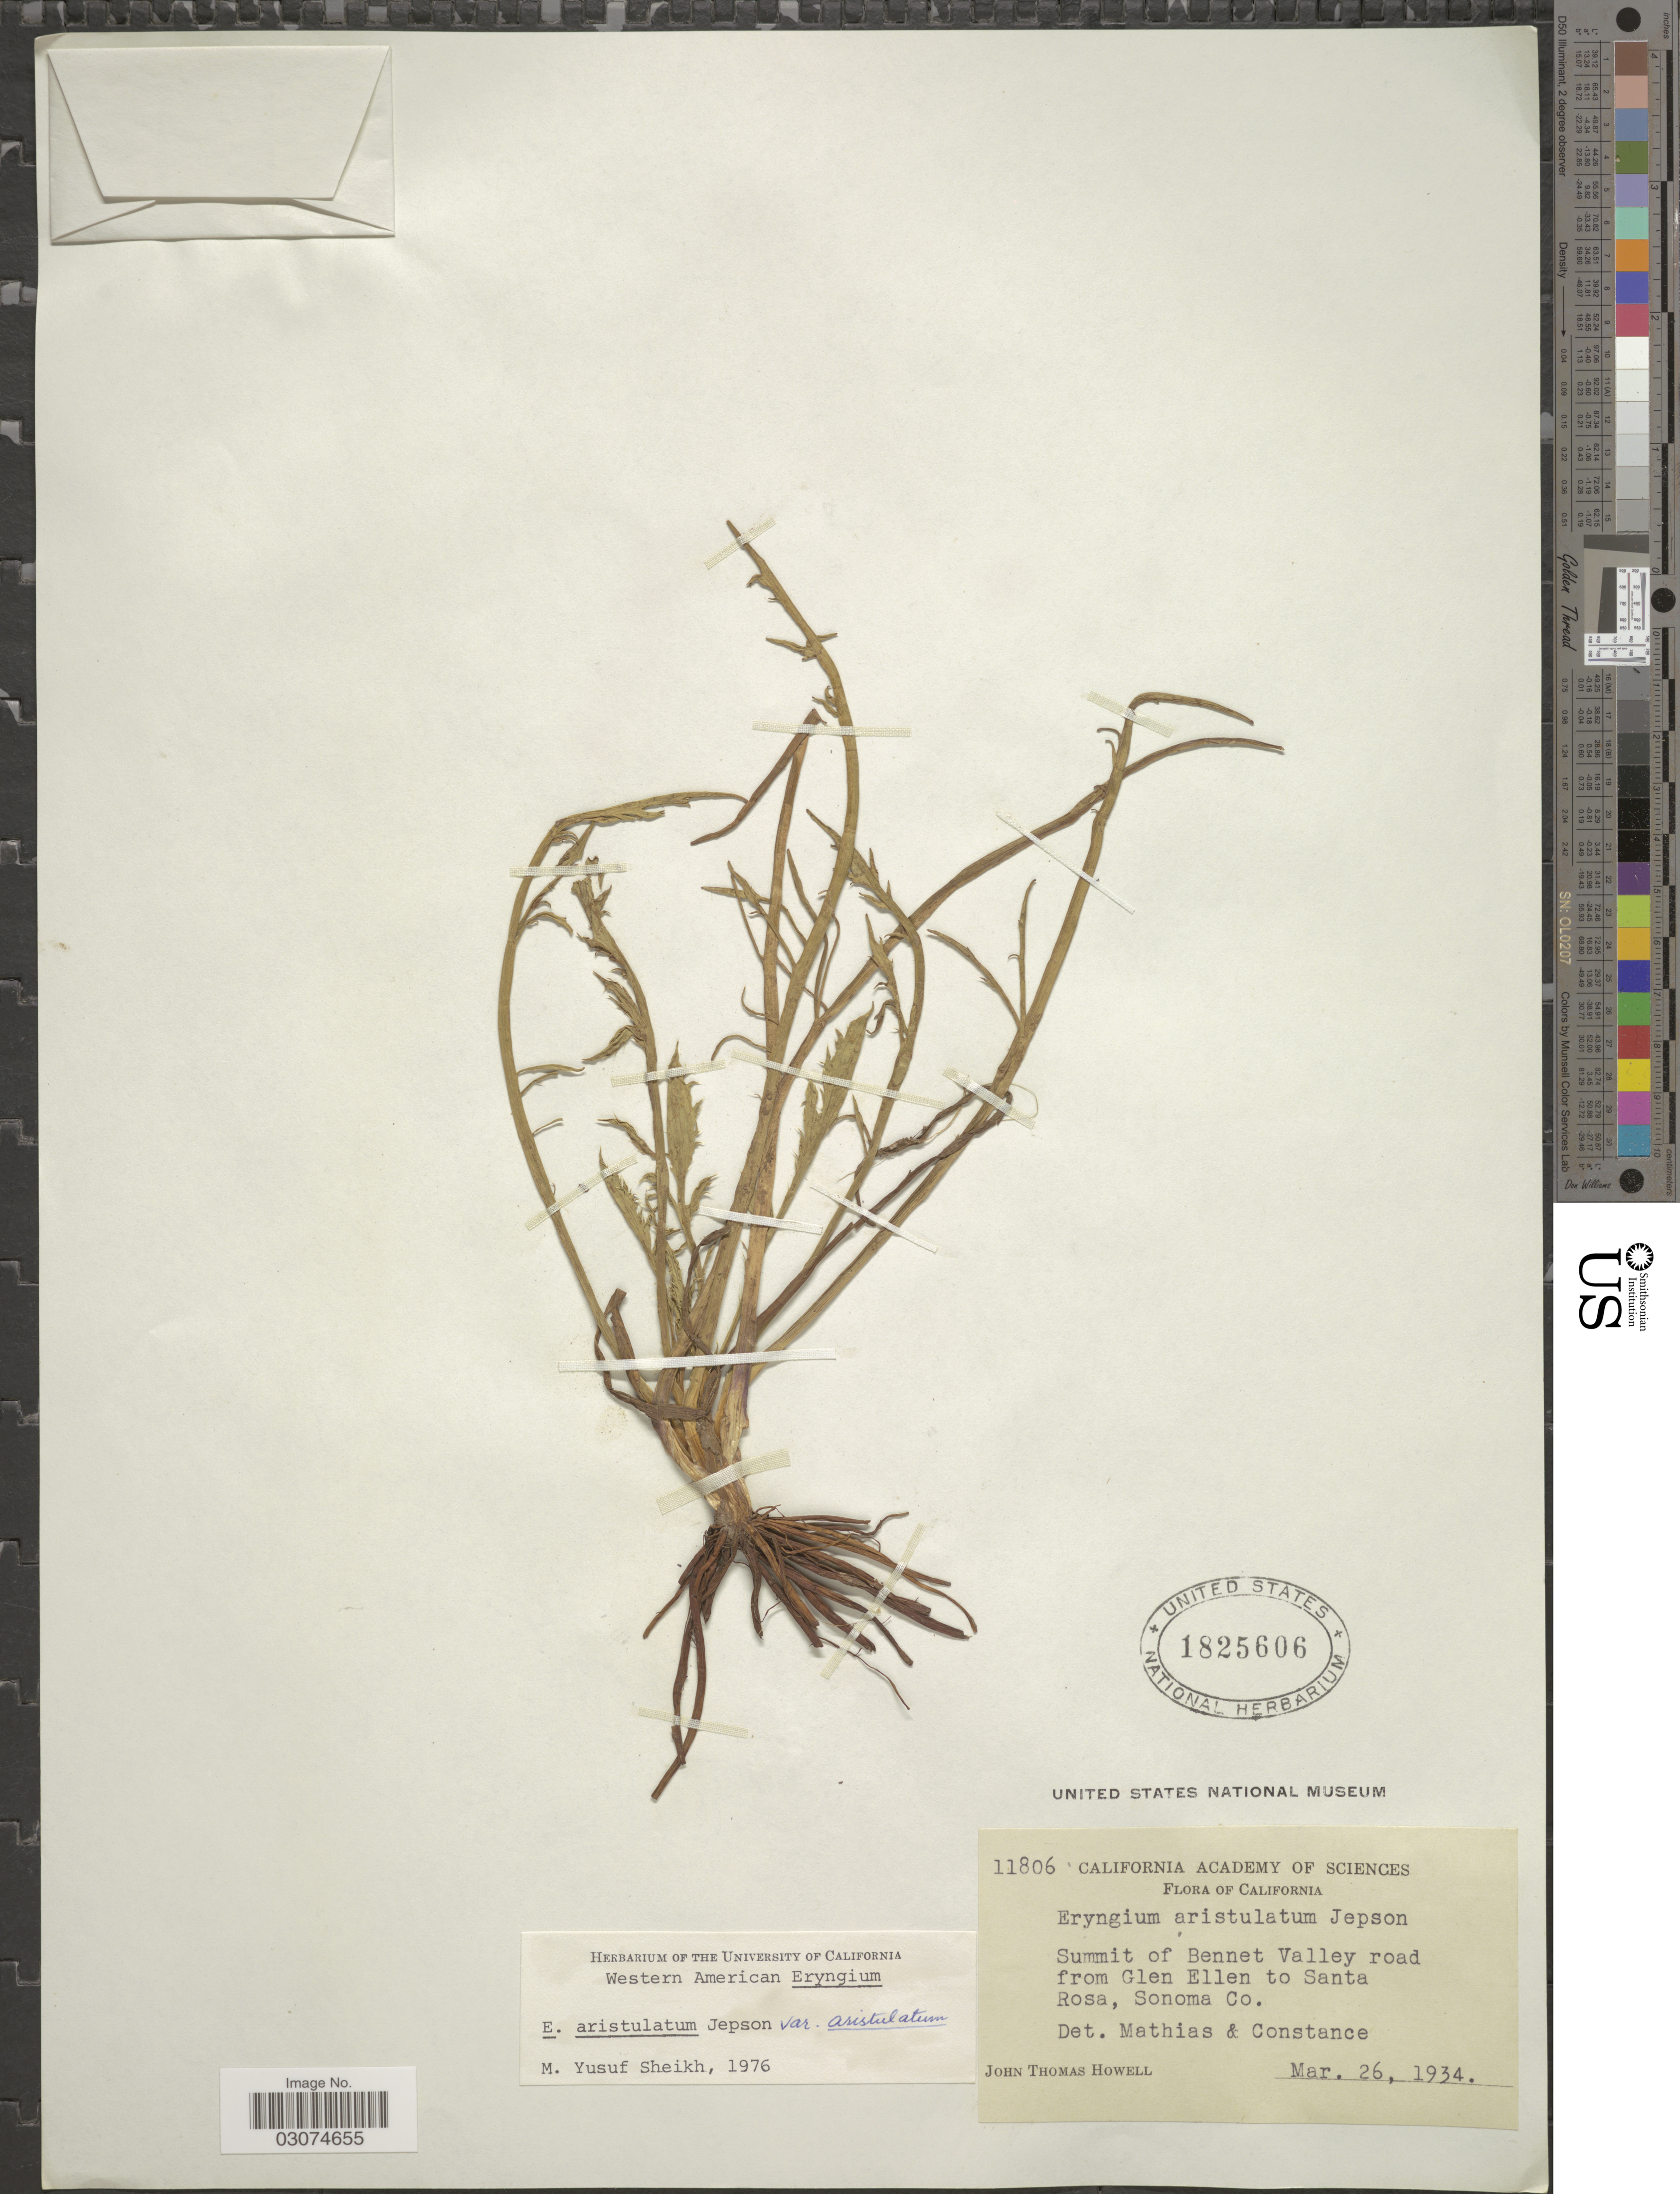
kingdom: Plantae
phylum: Tracheophyta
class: Magnoliopsida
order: Apiales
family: Apiaceae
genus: Eryngium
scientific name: Eryngium aristulatum var. aristulatum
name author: Jeps.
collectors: J. T. Howell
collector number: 11806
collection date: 1934-03-26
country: United States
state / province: California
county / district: Sonoma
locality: Summit of Bennet Valley road from Glen Ellen to Santa Rosa, Sonoma Co.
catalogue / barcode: US 1825606